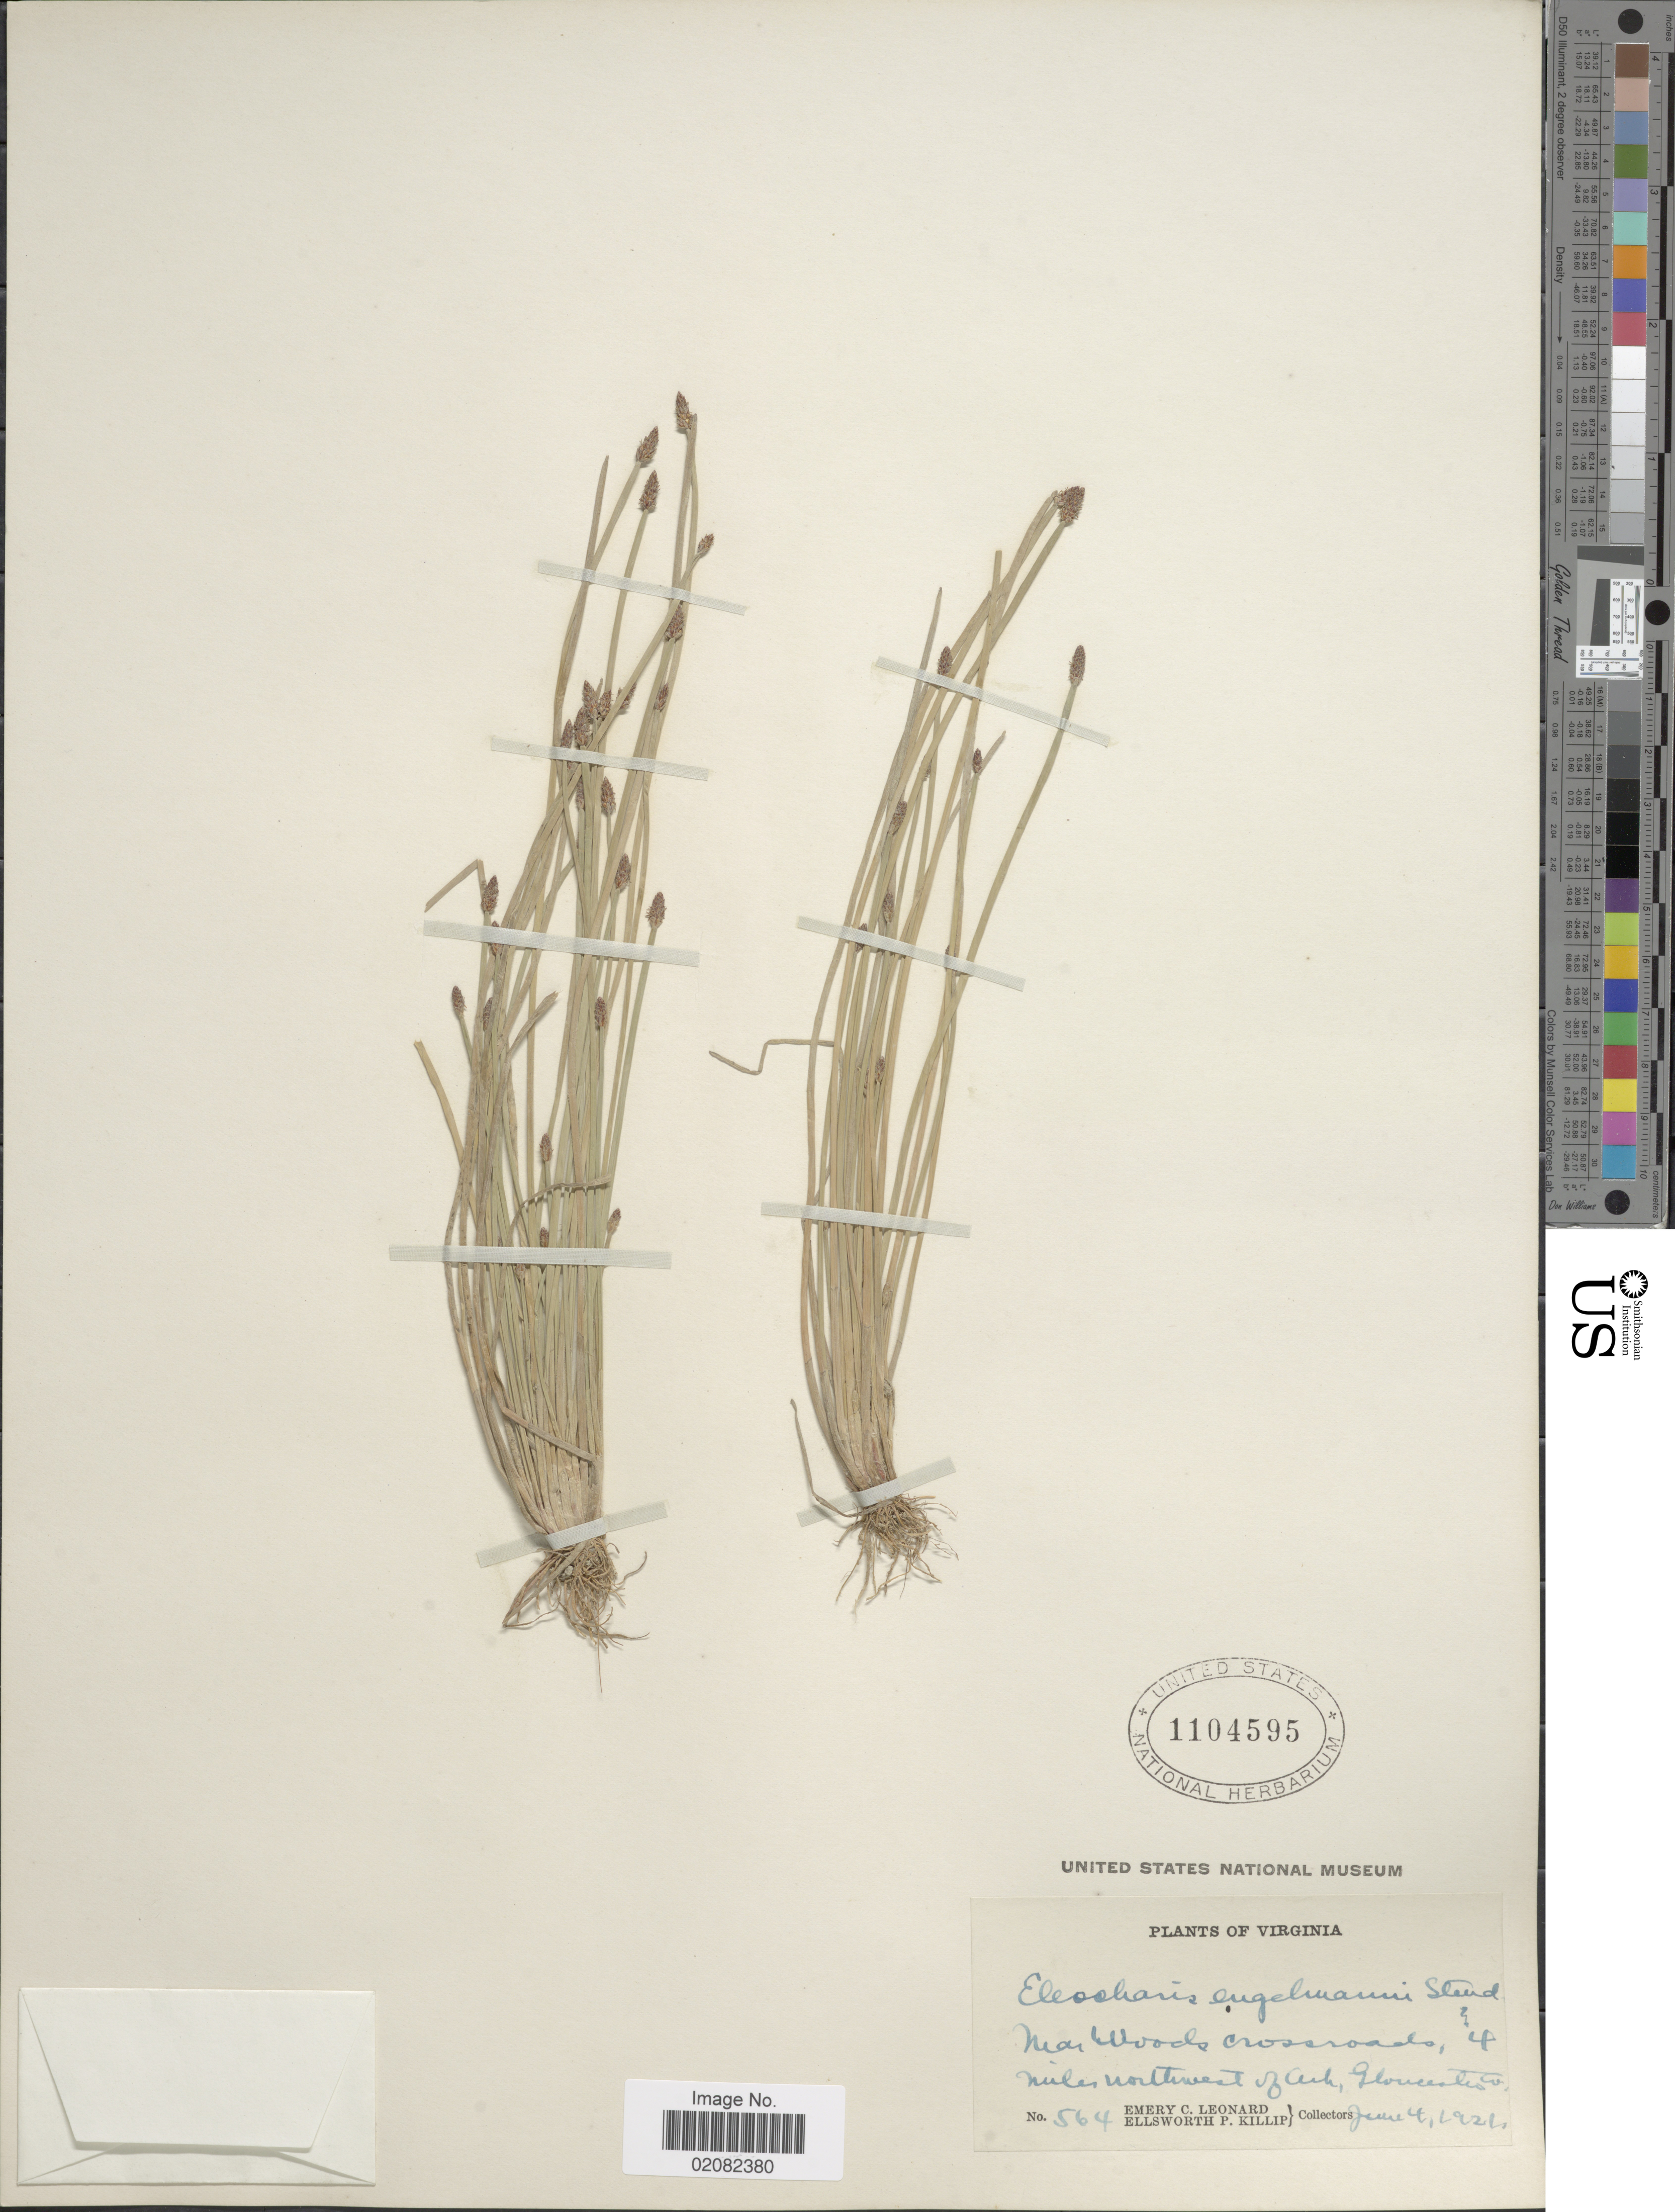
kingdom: Plantae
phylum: Tracheophyta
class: Liliopsida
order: Poales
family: Cyperaceae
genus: Eleocharis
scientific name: Eleocharis engelmannii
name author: Steud.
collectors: E. C. Leonard & E. P. Killip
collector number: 564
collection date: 1921-06-04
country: United States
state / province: Virginia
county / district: Gloucester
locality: Near woods crossroads, 4 miles northwest of Ark, Gloucester Co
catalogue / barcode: US 1104595